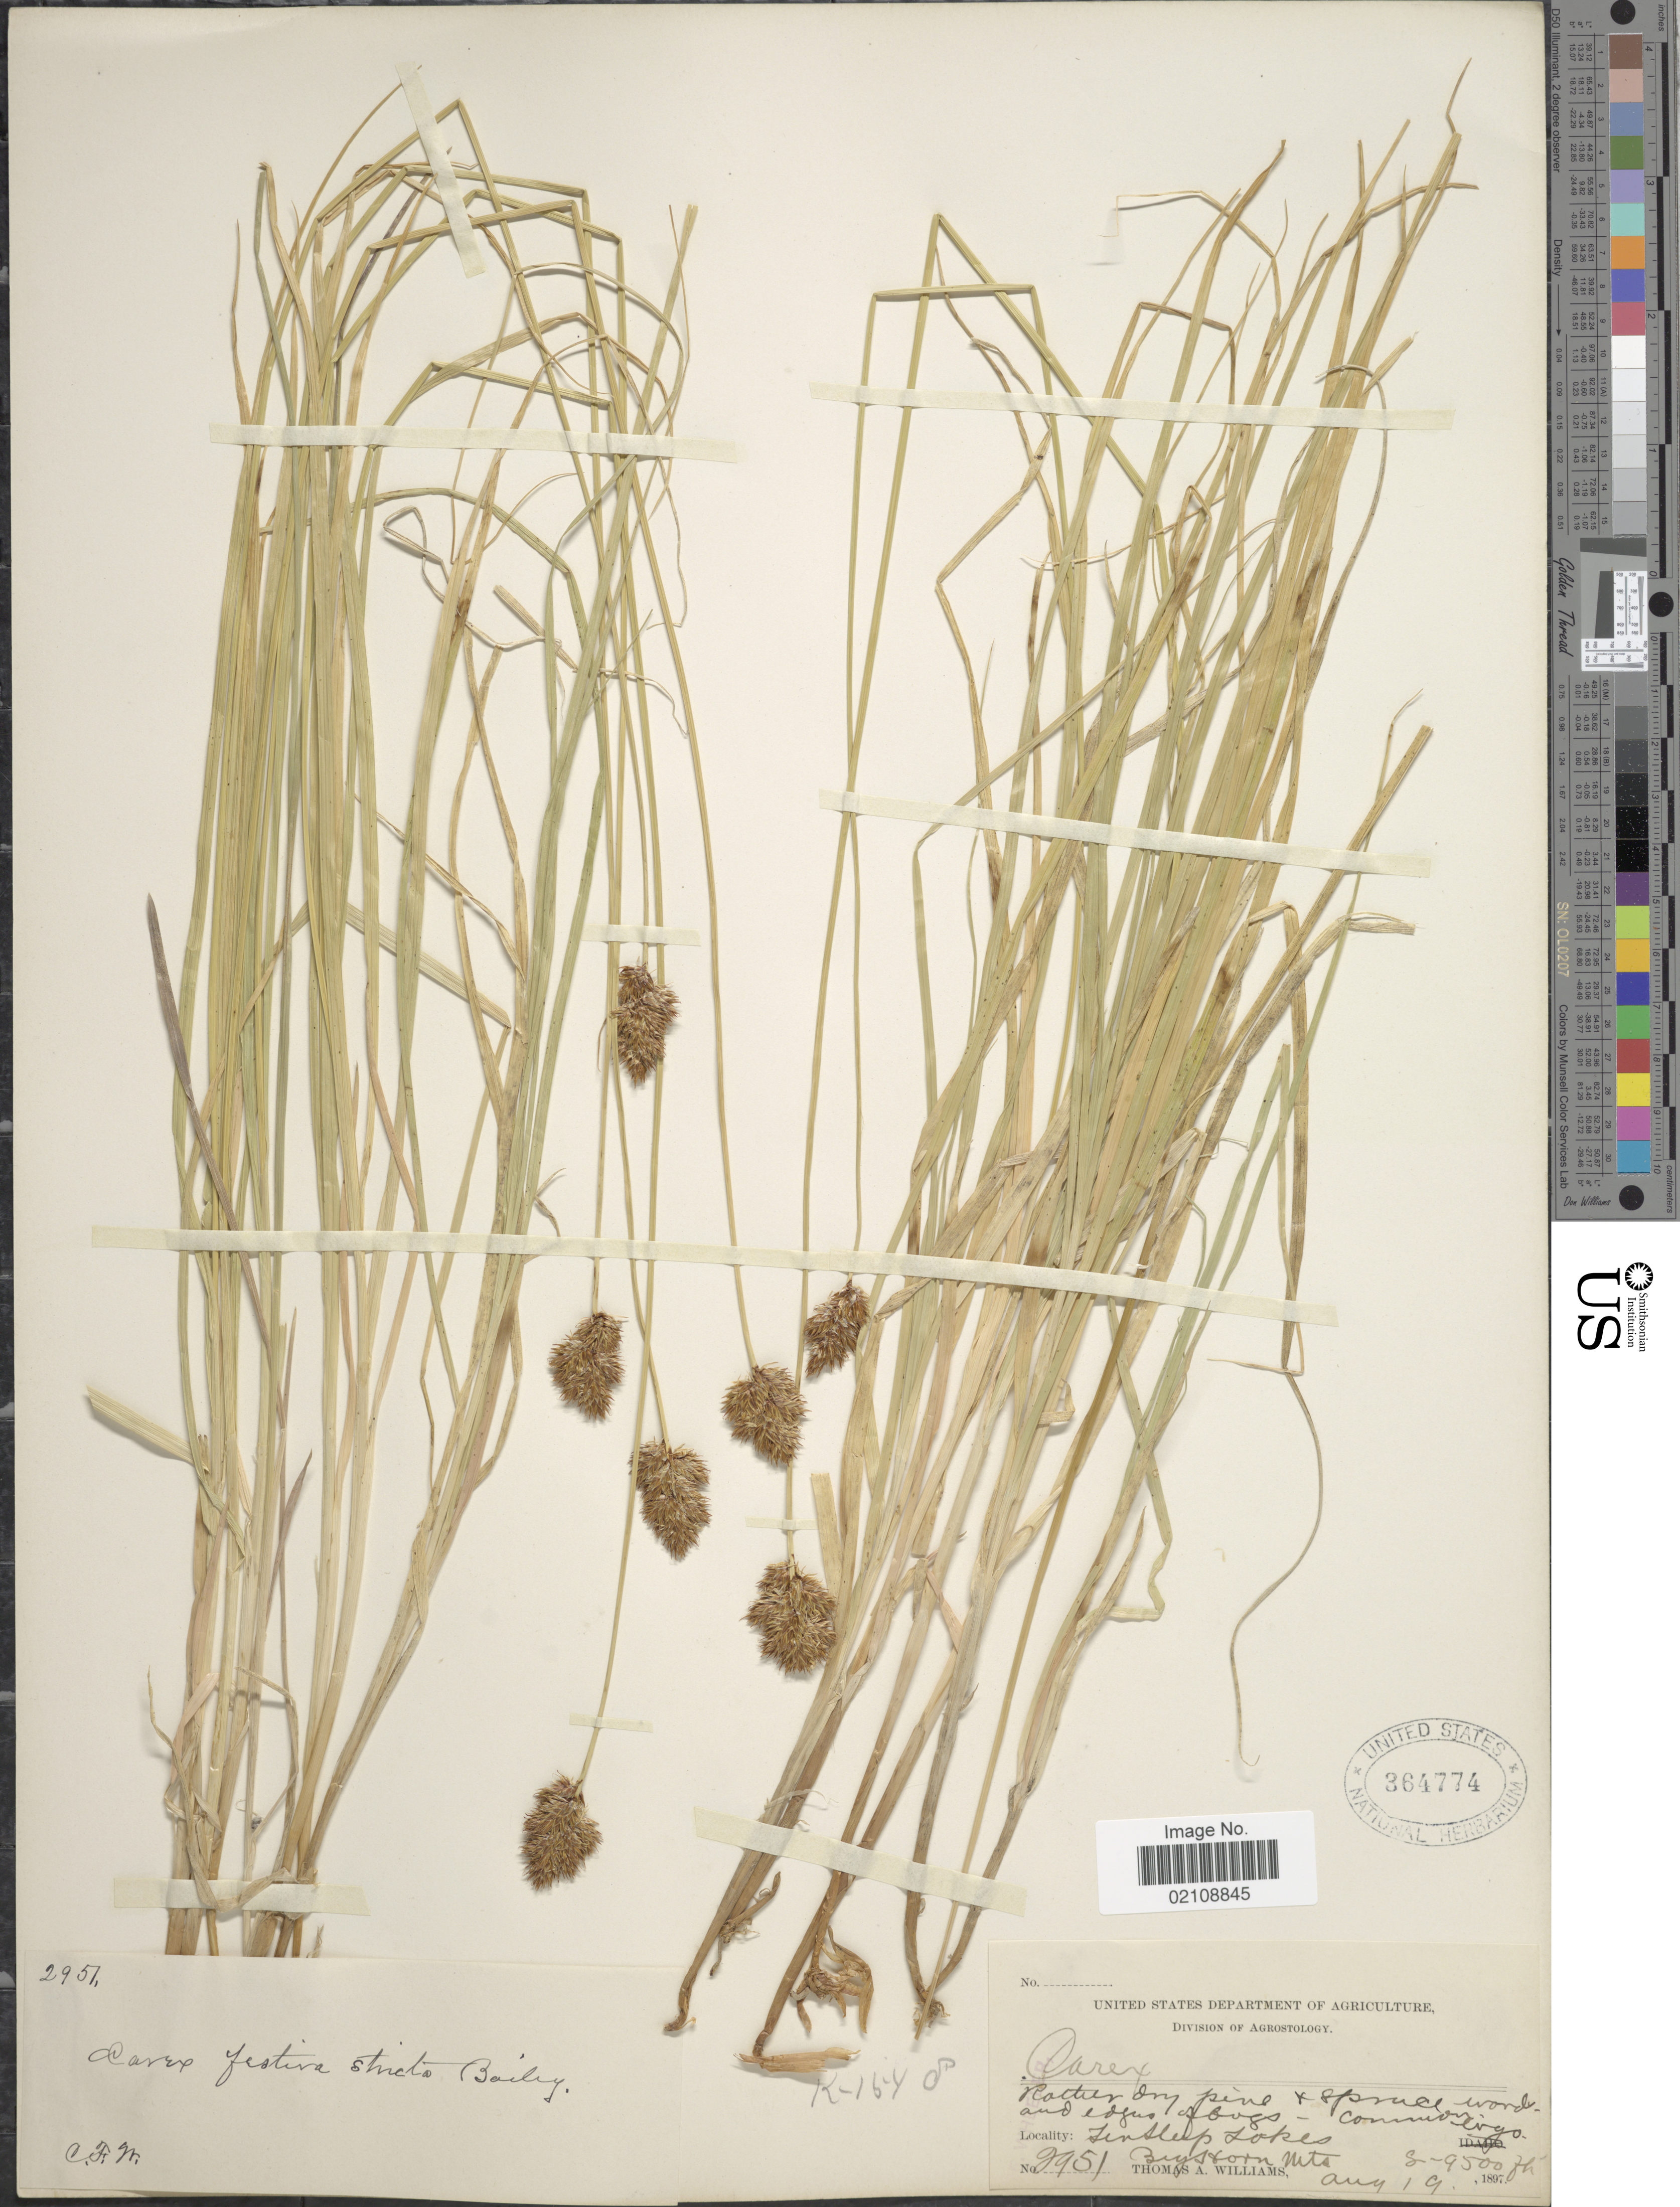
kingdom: Plantae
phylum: Tracheophyta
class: Liliopsida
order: Poales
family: Cyperaceae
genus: Carex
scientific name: Carex microptera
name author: Mack.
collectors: T. A. Williams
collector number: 2951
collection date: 1897-08-19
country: United States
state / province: Wyoming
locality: Tensleep Lakes, Big Horn Mts.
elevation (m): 2438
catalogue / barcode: US 364774